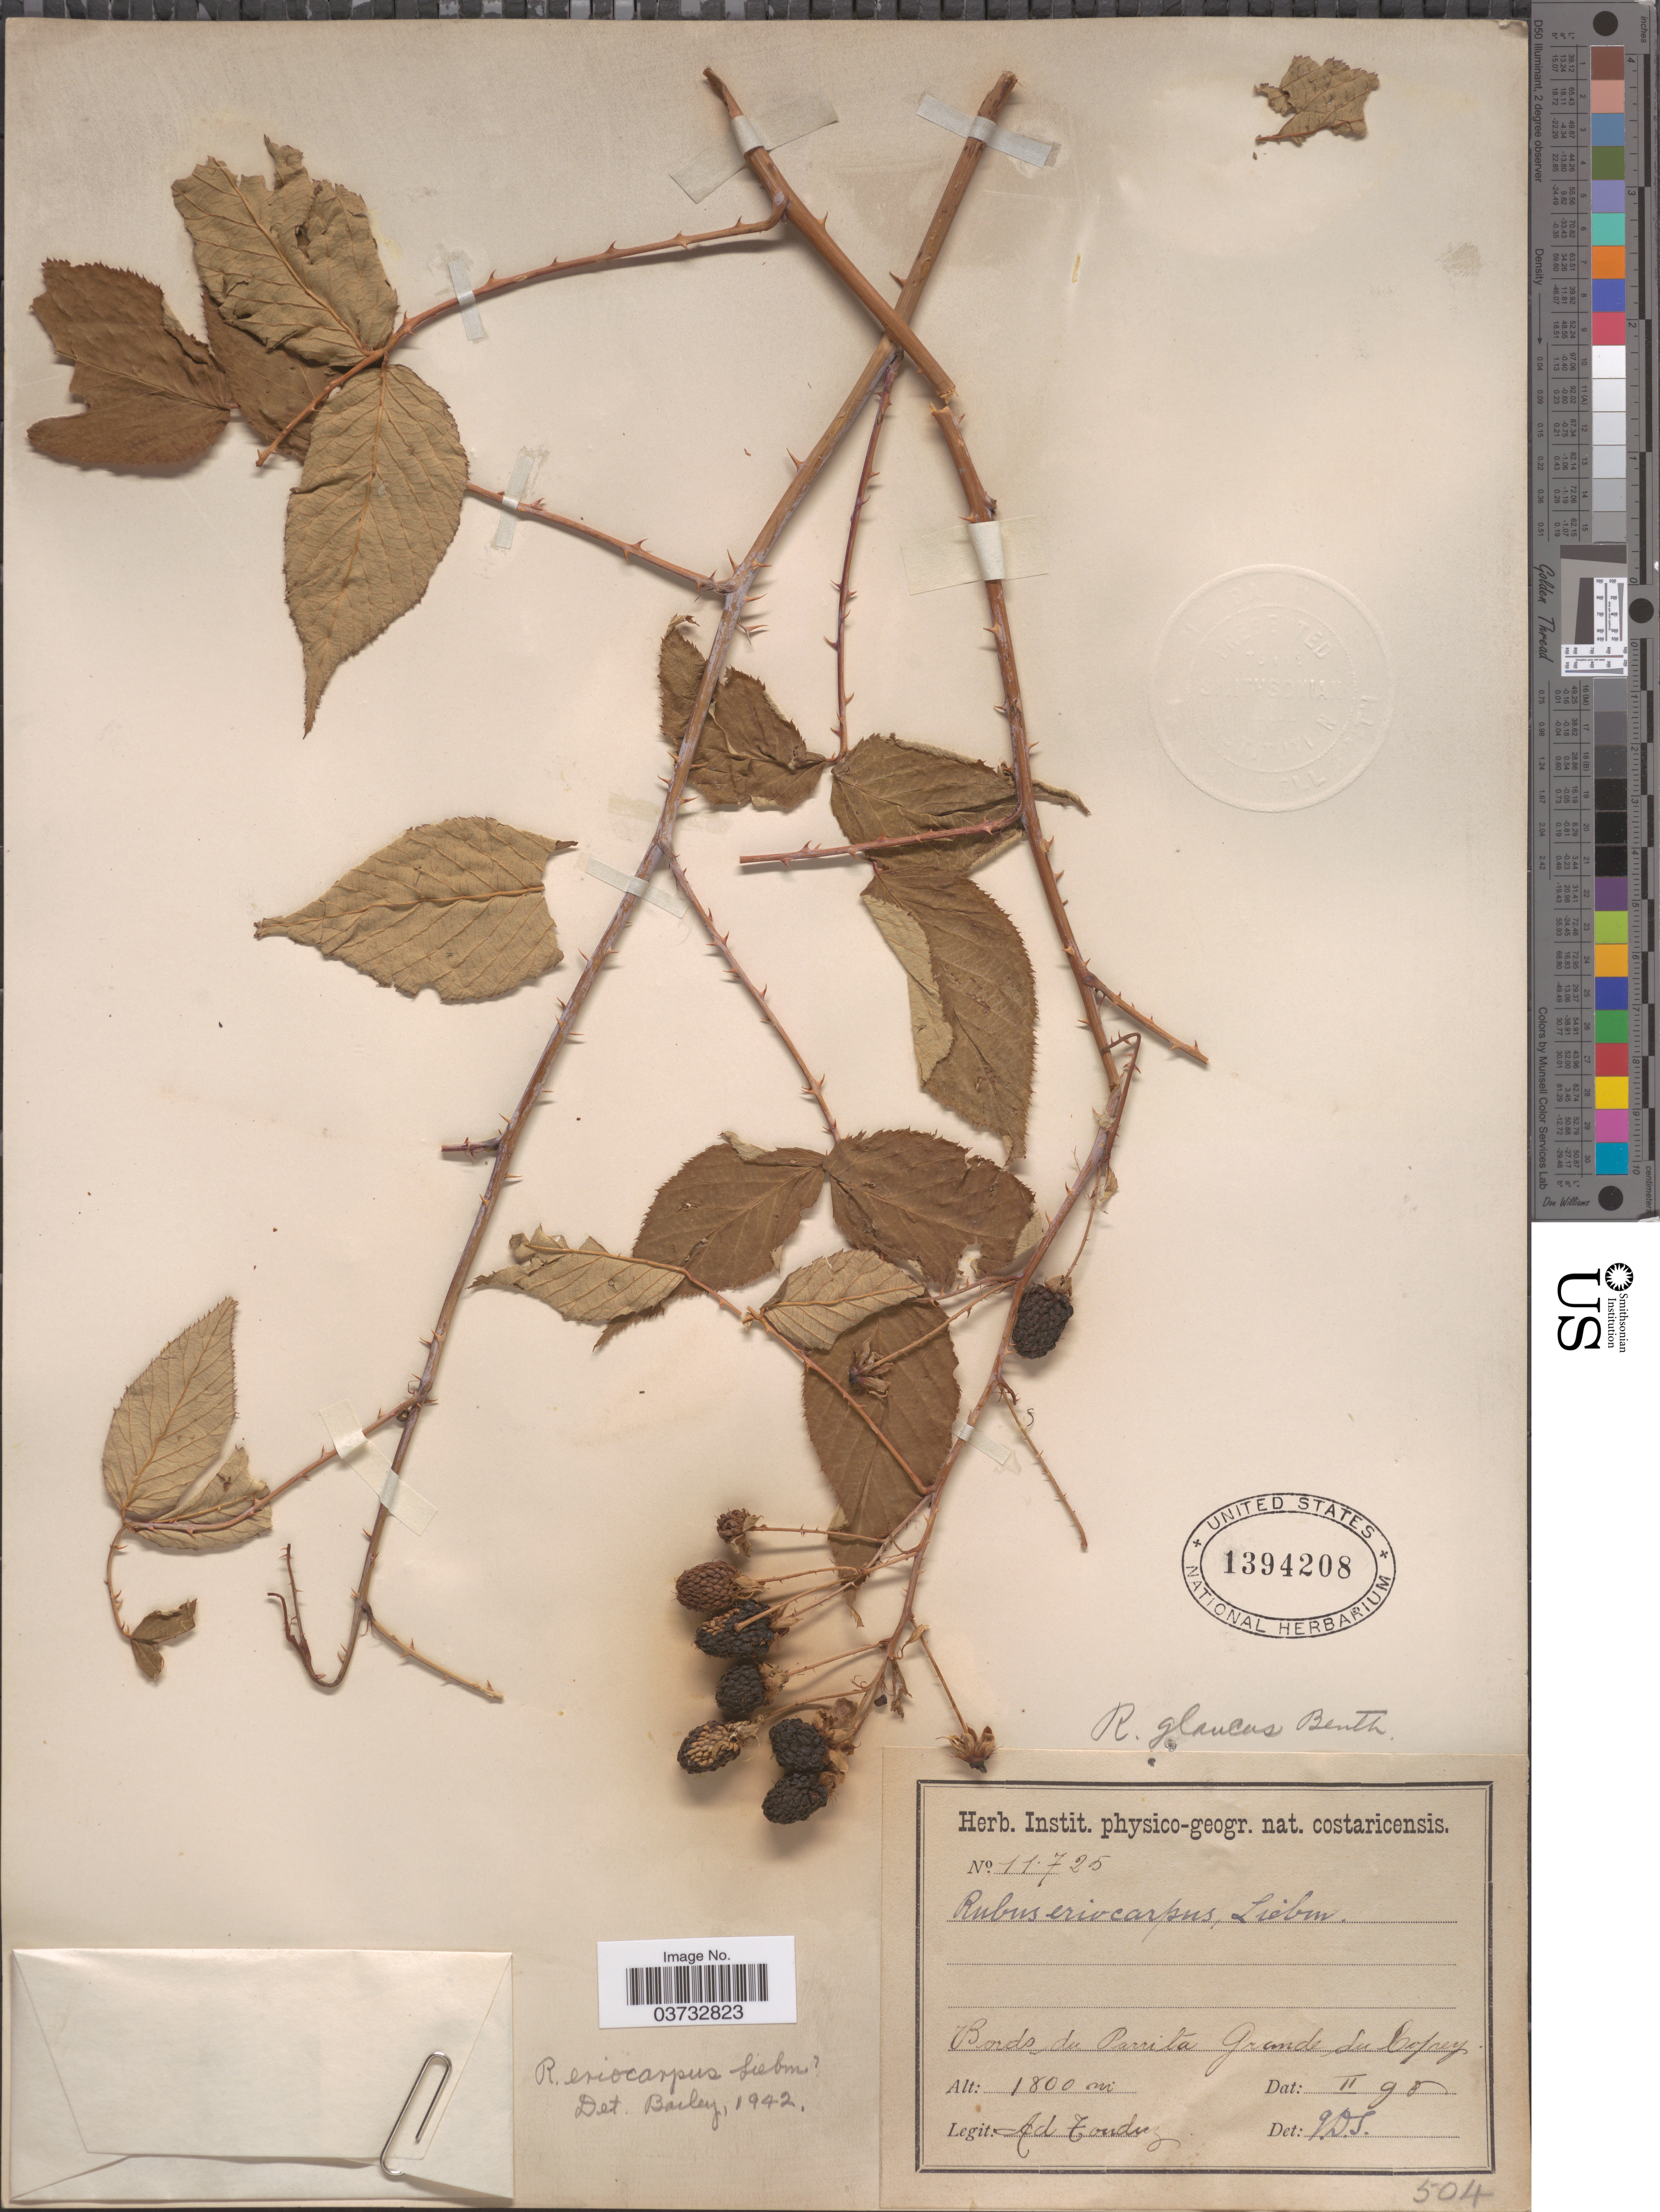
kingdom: Plantae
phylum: Tracheophyta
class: Magnoliopsida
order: Rosales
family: Rosaceae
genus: Rubus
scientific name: Rubus eriocarpus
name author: Liebm.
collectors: A. Tonduz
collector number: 11725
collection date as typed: Transcribed d/m/y: /2/96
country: Costa Rica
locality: Bords du Parrita Grande du Copey.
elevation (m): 1800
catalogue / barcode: US 1394208